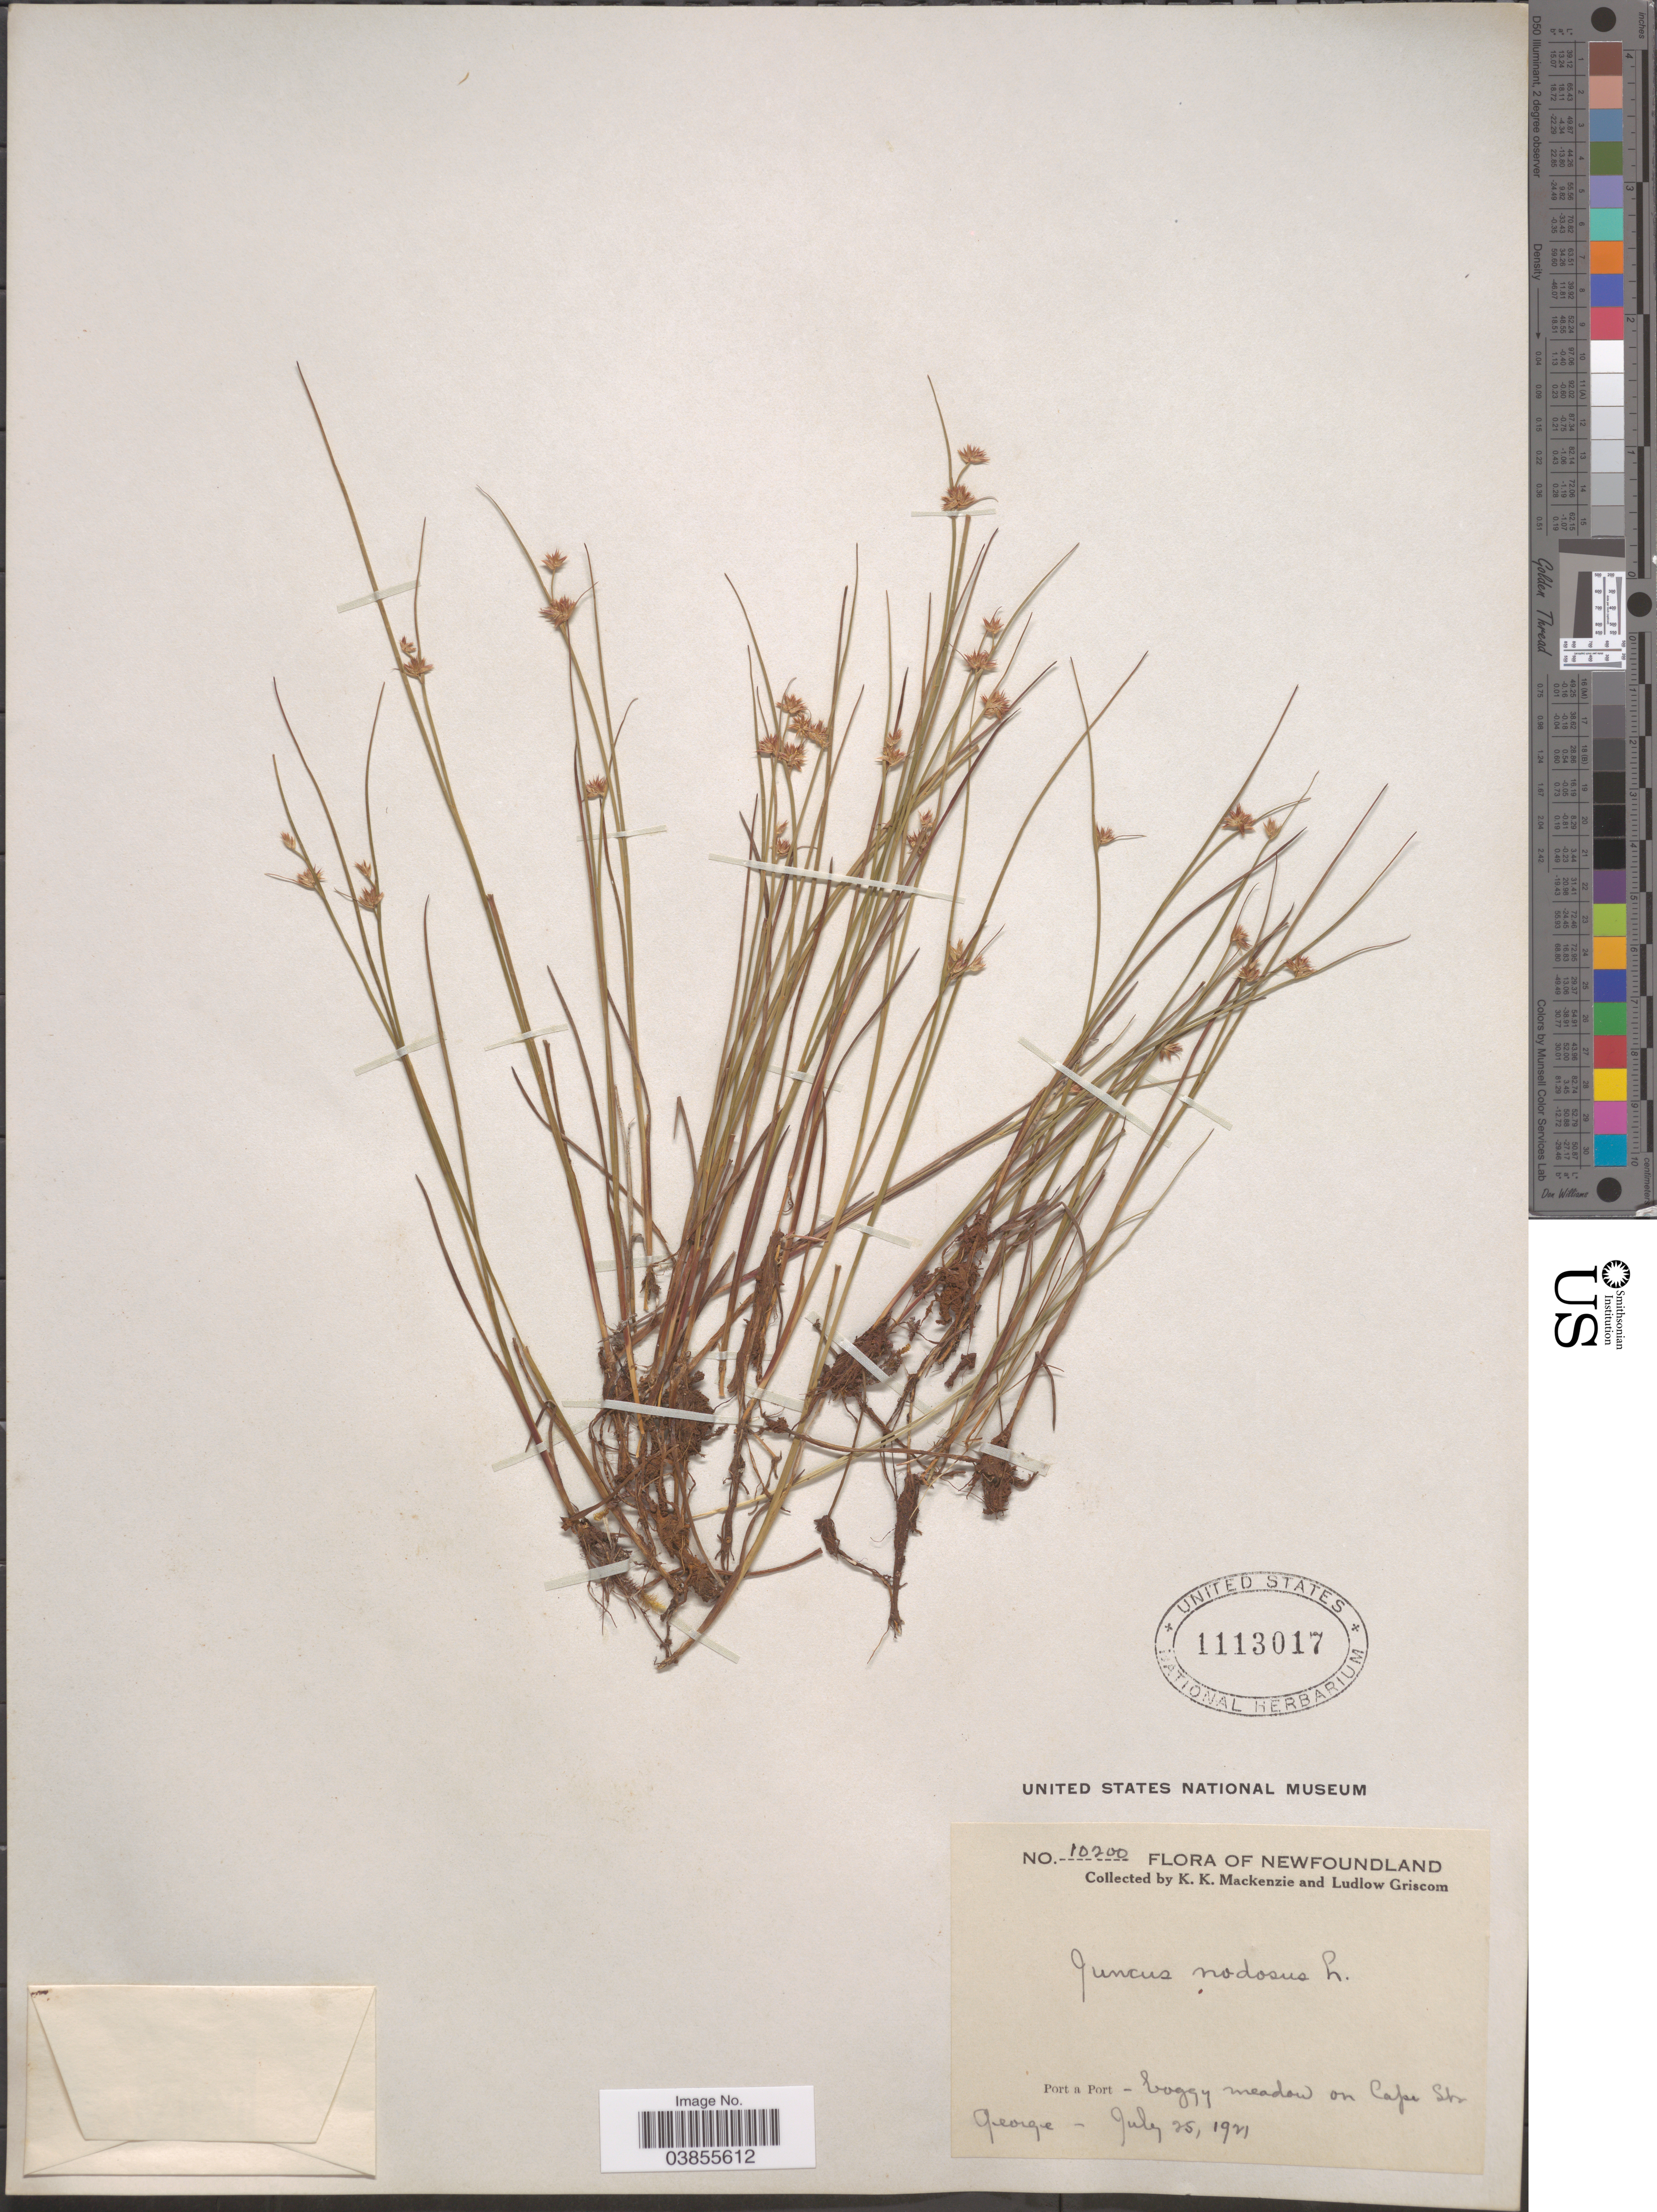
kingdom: Plantae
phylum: Tracheophyta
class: Liliopsida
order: Poales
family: Juncaceae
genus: Juncus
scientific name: Juncus nodosus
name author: L.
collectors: K. K. Mackenzie & L. Griscom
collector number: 10200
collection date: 1921-07-25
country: Canada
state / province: Newfoundland and Labrador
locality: Port a Port - boggy meadow on Cape Sta. George.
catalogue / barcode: US 1113017